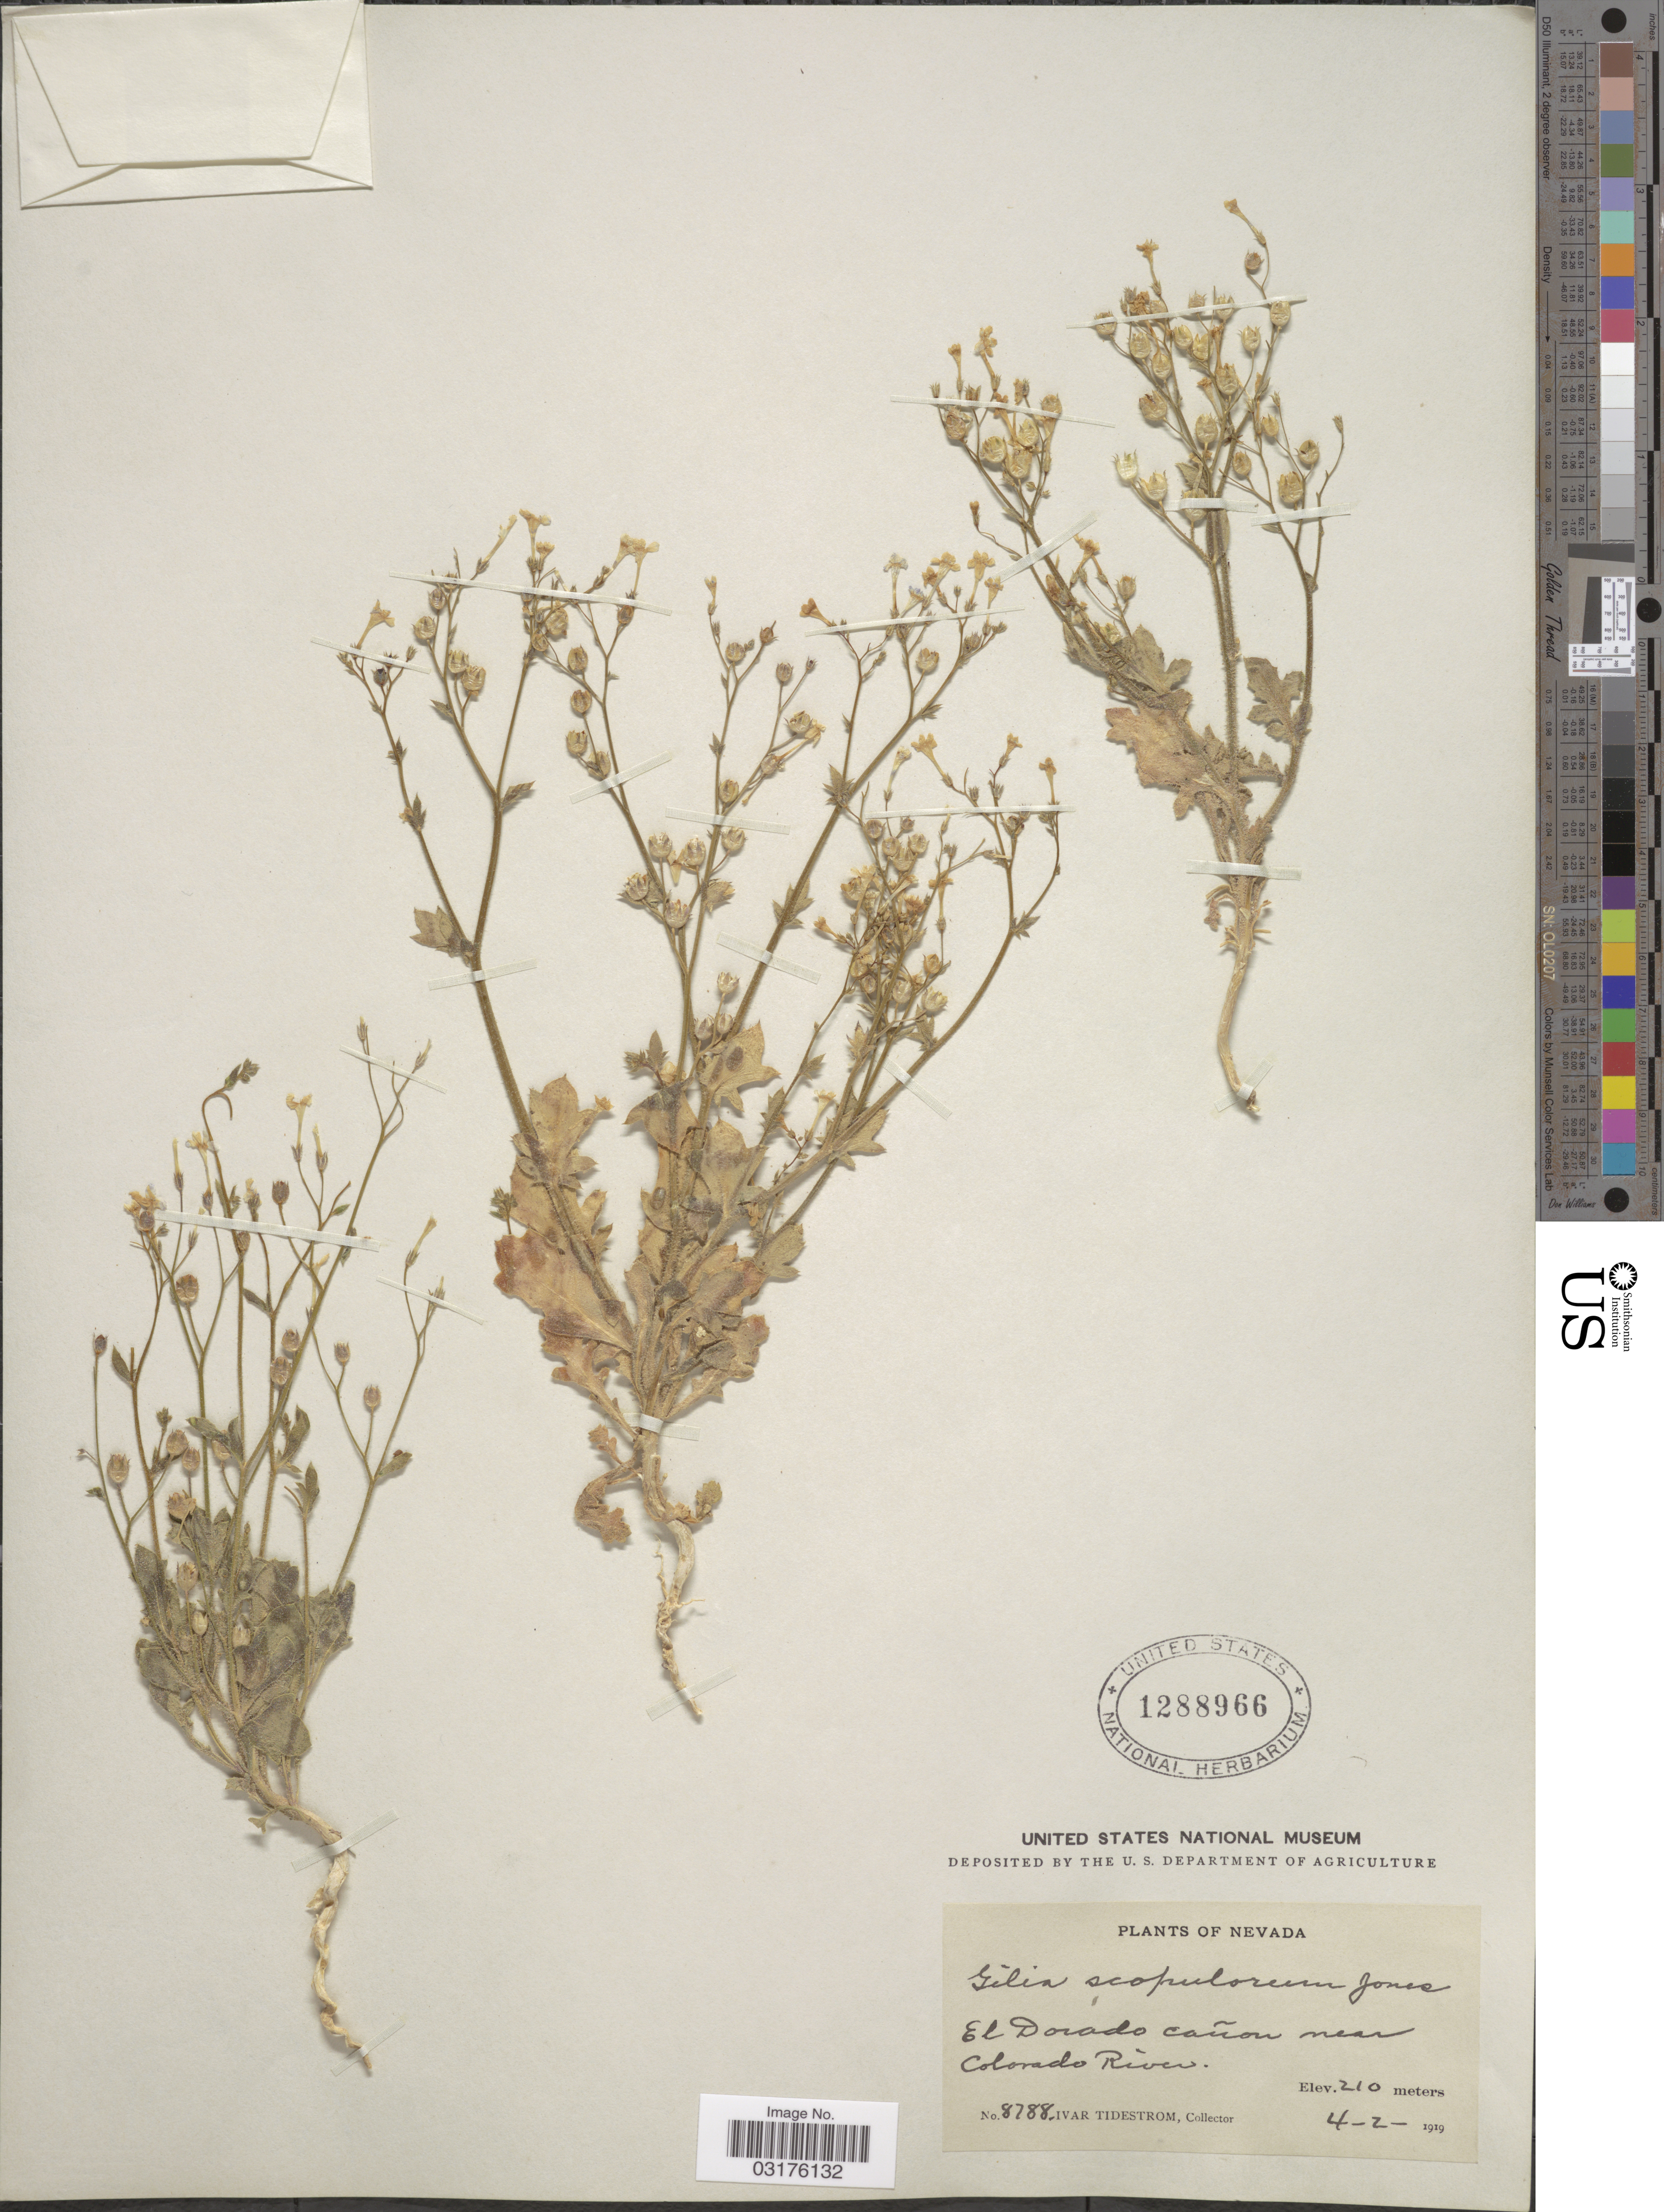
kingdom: Plantae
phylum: Tracheophyta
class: Magnoliopsida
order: Ericales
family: Polemoniaceae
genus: Gilia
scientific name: Gilia scopulorum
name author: M.E. Jones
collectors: I. F. Tidestrom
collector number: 8788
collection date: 1919-04-02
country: United States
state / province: Nevada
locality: El Dorado cañon near Colorado River.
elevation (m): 210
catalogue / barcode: US 1288966